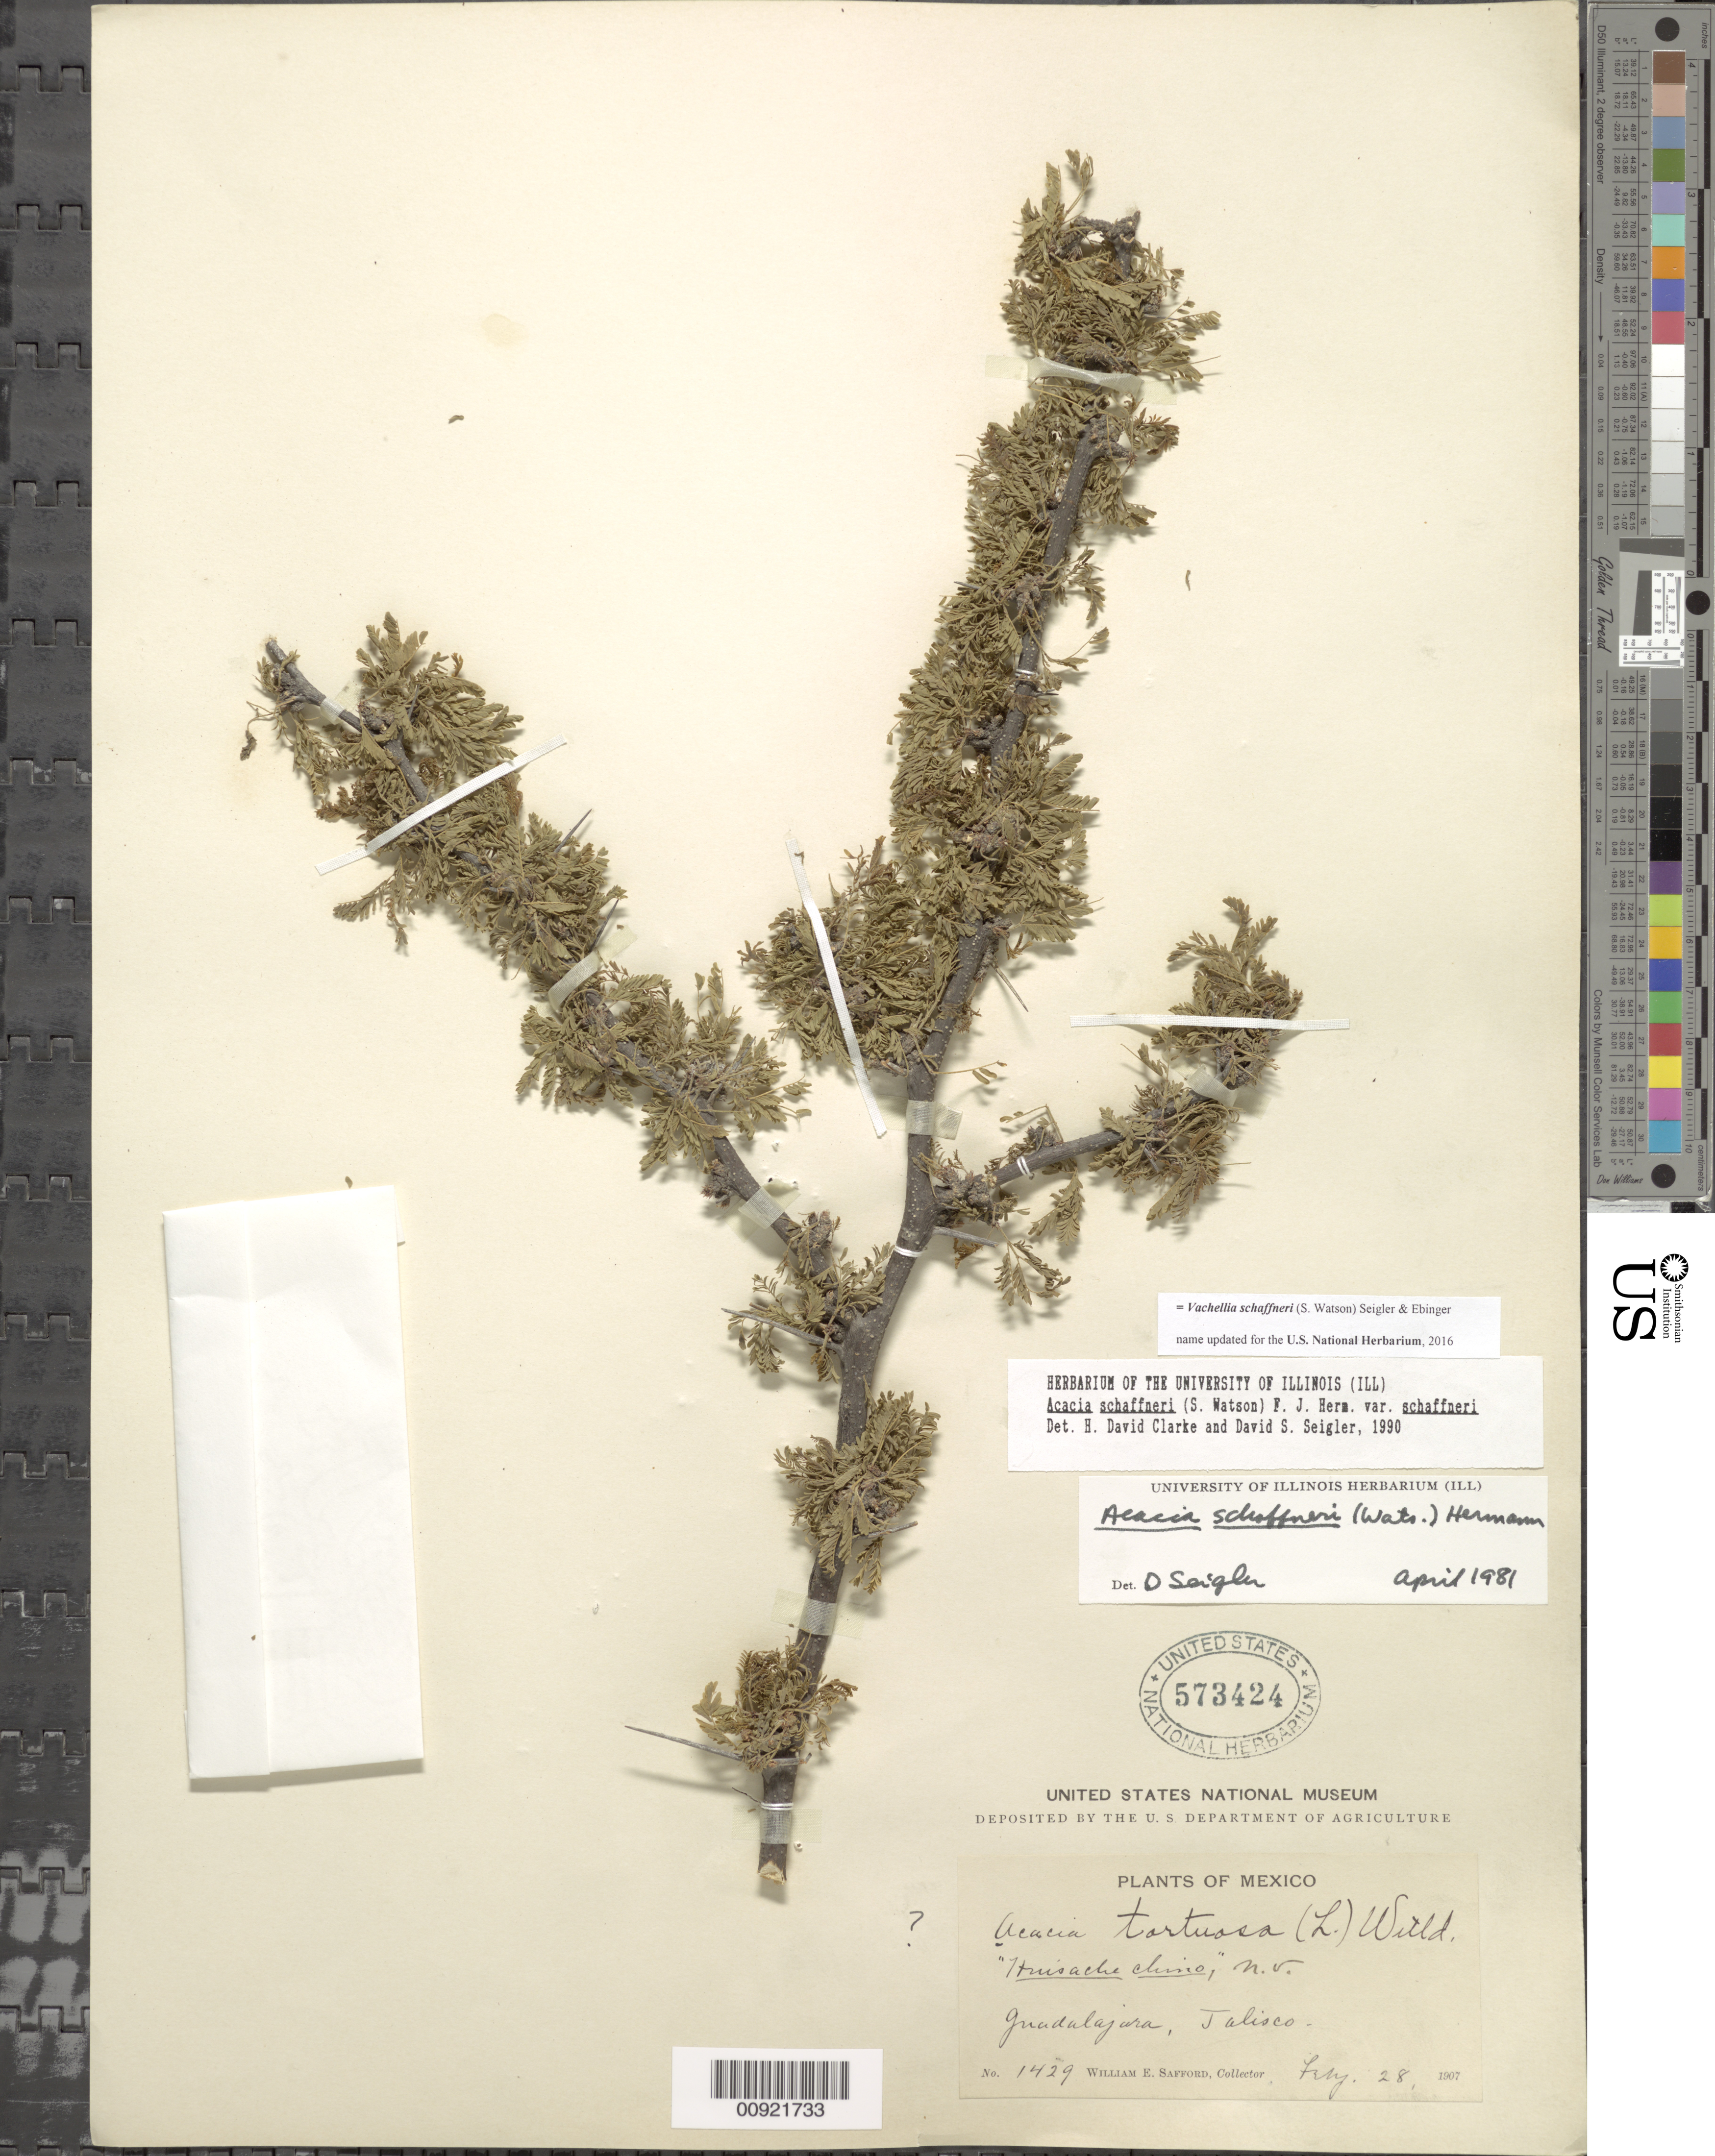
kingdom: Plantae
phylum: Tracheophyta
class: Magnoliopsida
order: Fabales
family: Fabaceae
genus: Vachellia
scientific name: Vachellia schaffneri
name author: (S. Watson) Seigler & Ebinger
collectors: W. E. Safford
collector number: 1429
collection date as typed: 28 Feb 1907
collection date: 1907-02-28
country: Mexico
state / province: Jalisco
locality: Guadalajara, Jalisco.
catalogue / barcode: US 573424